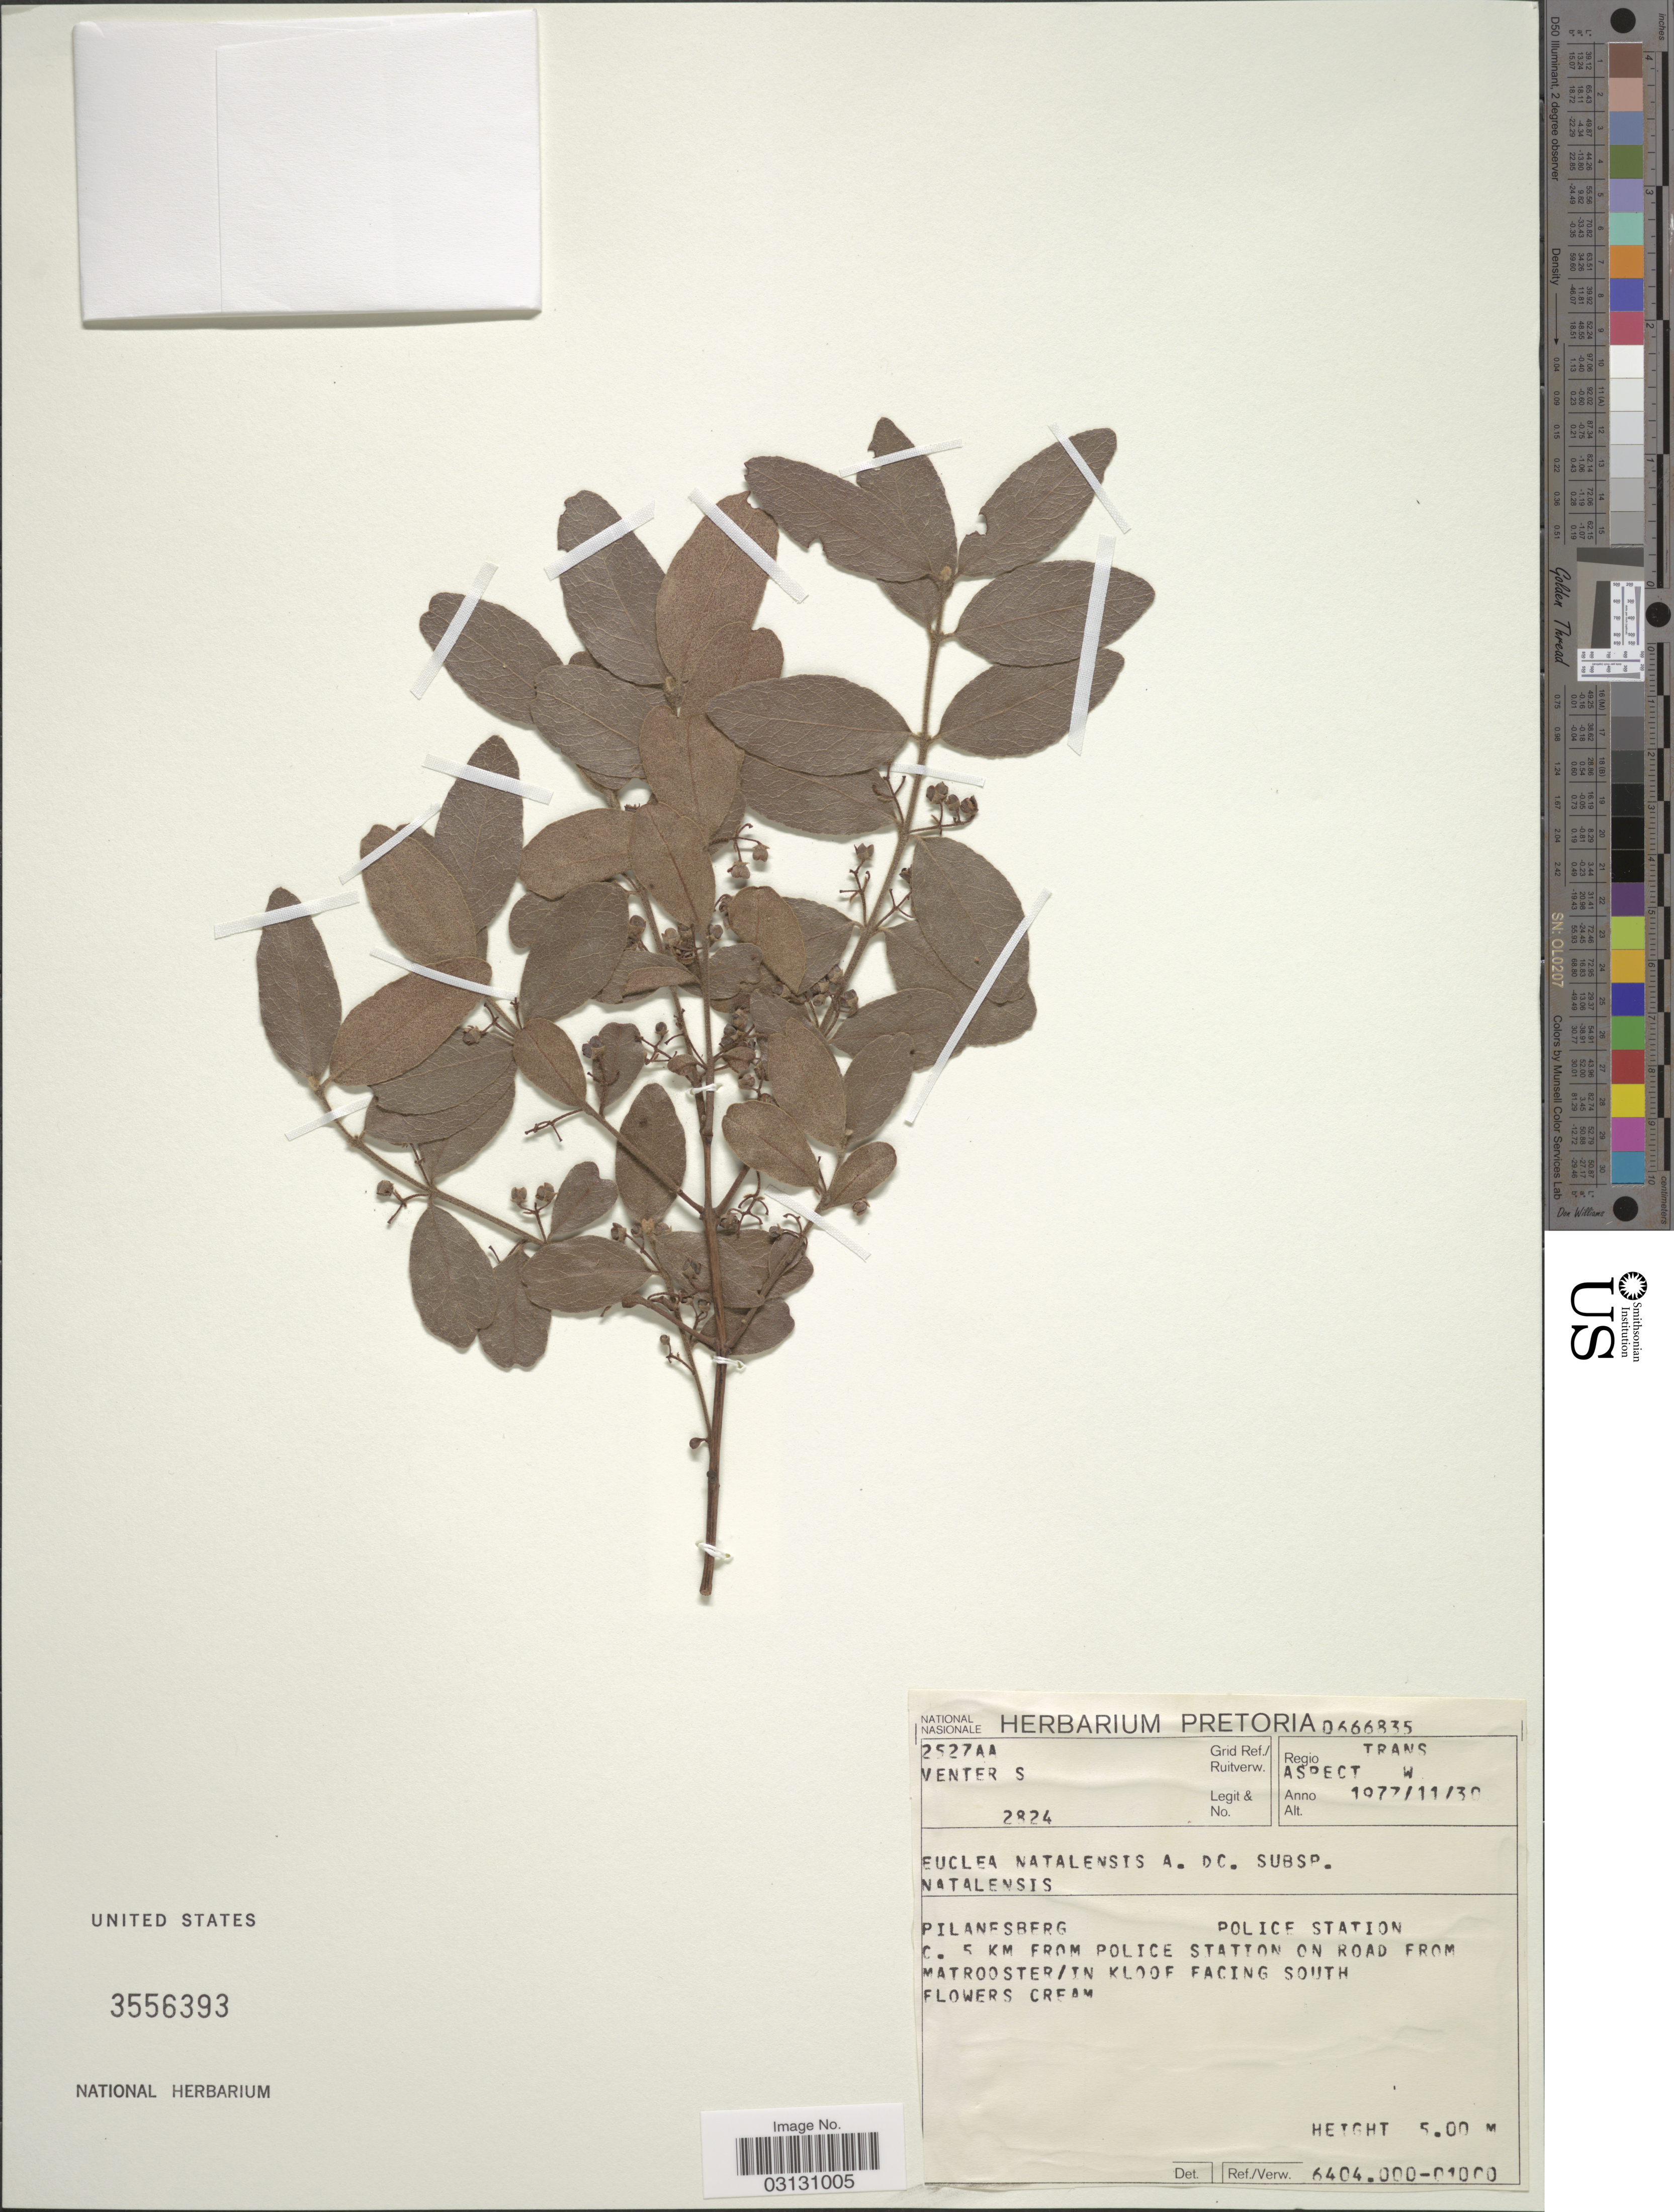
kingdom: Plantae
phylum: Tracheophyta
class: Magnoliopsida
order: Ericales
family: Ebenaceae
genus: Euclea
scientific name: Euclea natalensis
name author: A. DC.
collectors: S. Venter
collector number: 2824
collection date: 1977-11-30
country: South Africa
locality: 2527AA Grid ref./Ruitverw., Regio Trans Aspect W., Pilanesberg, Police Station, C. 5 km from Police Station on road from Matrooster/in Kloof Facing South Flowers Cream.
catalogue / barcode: US 3556393